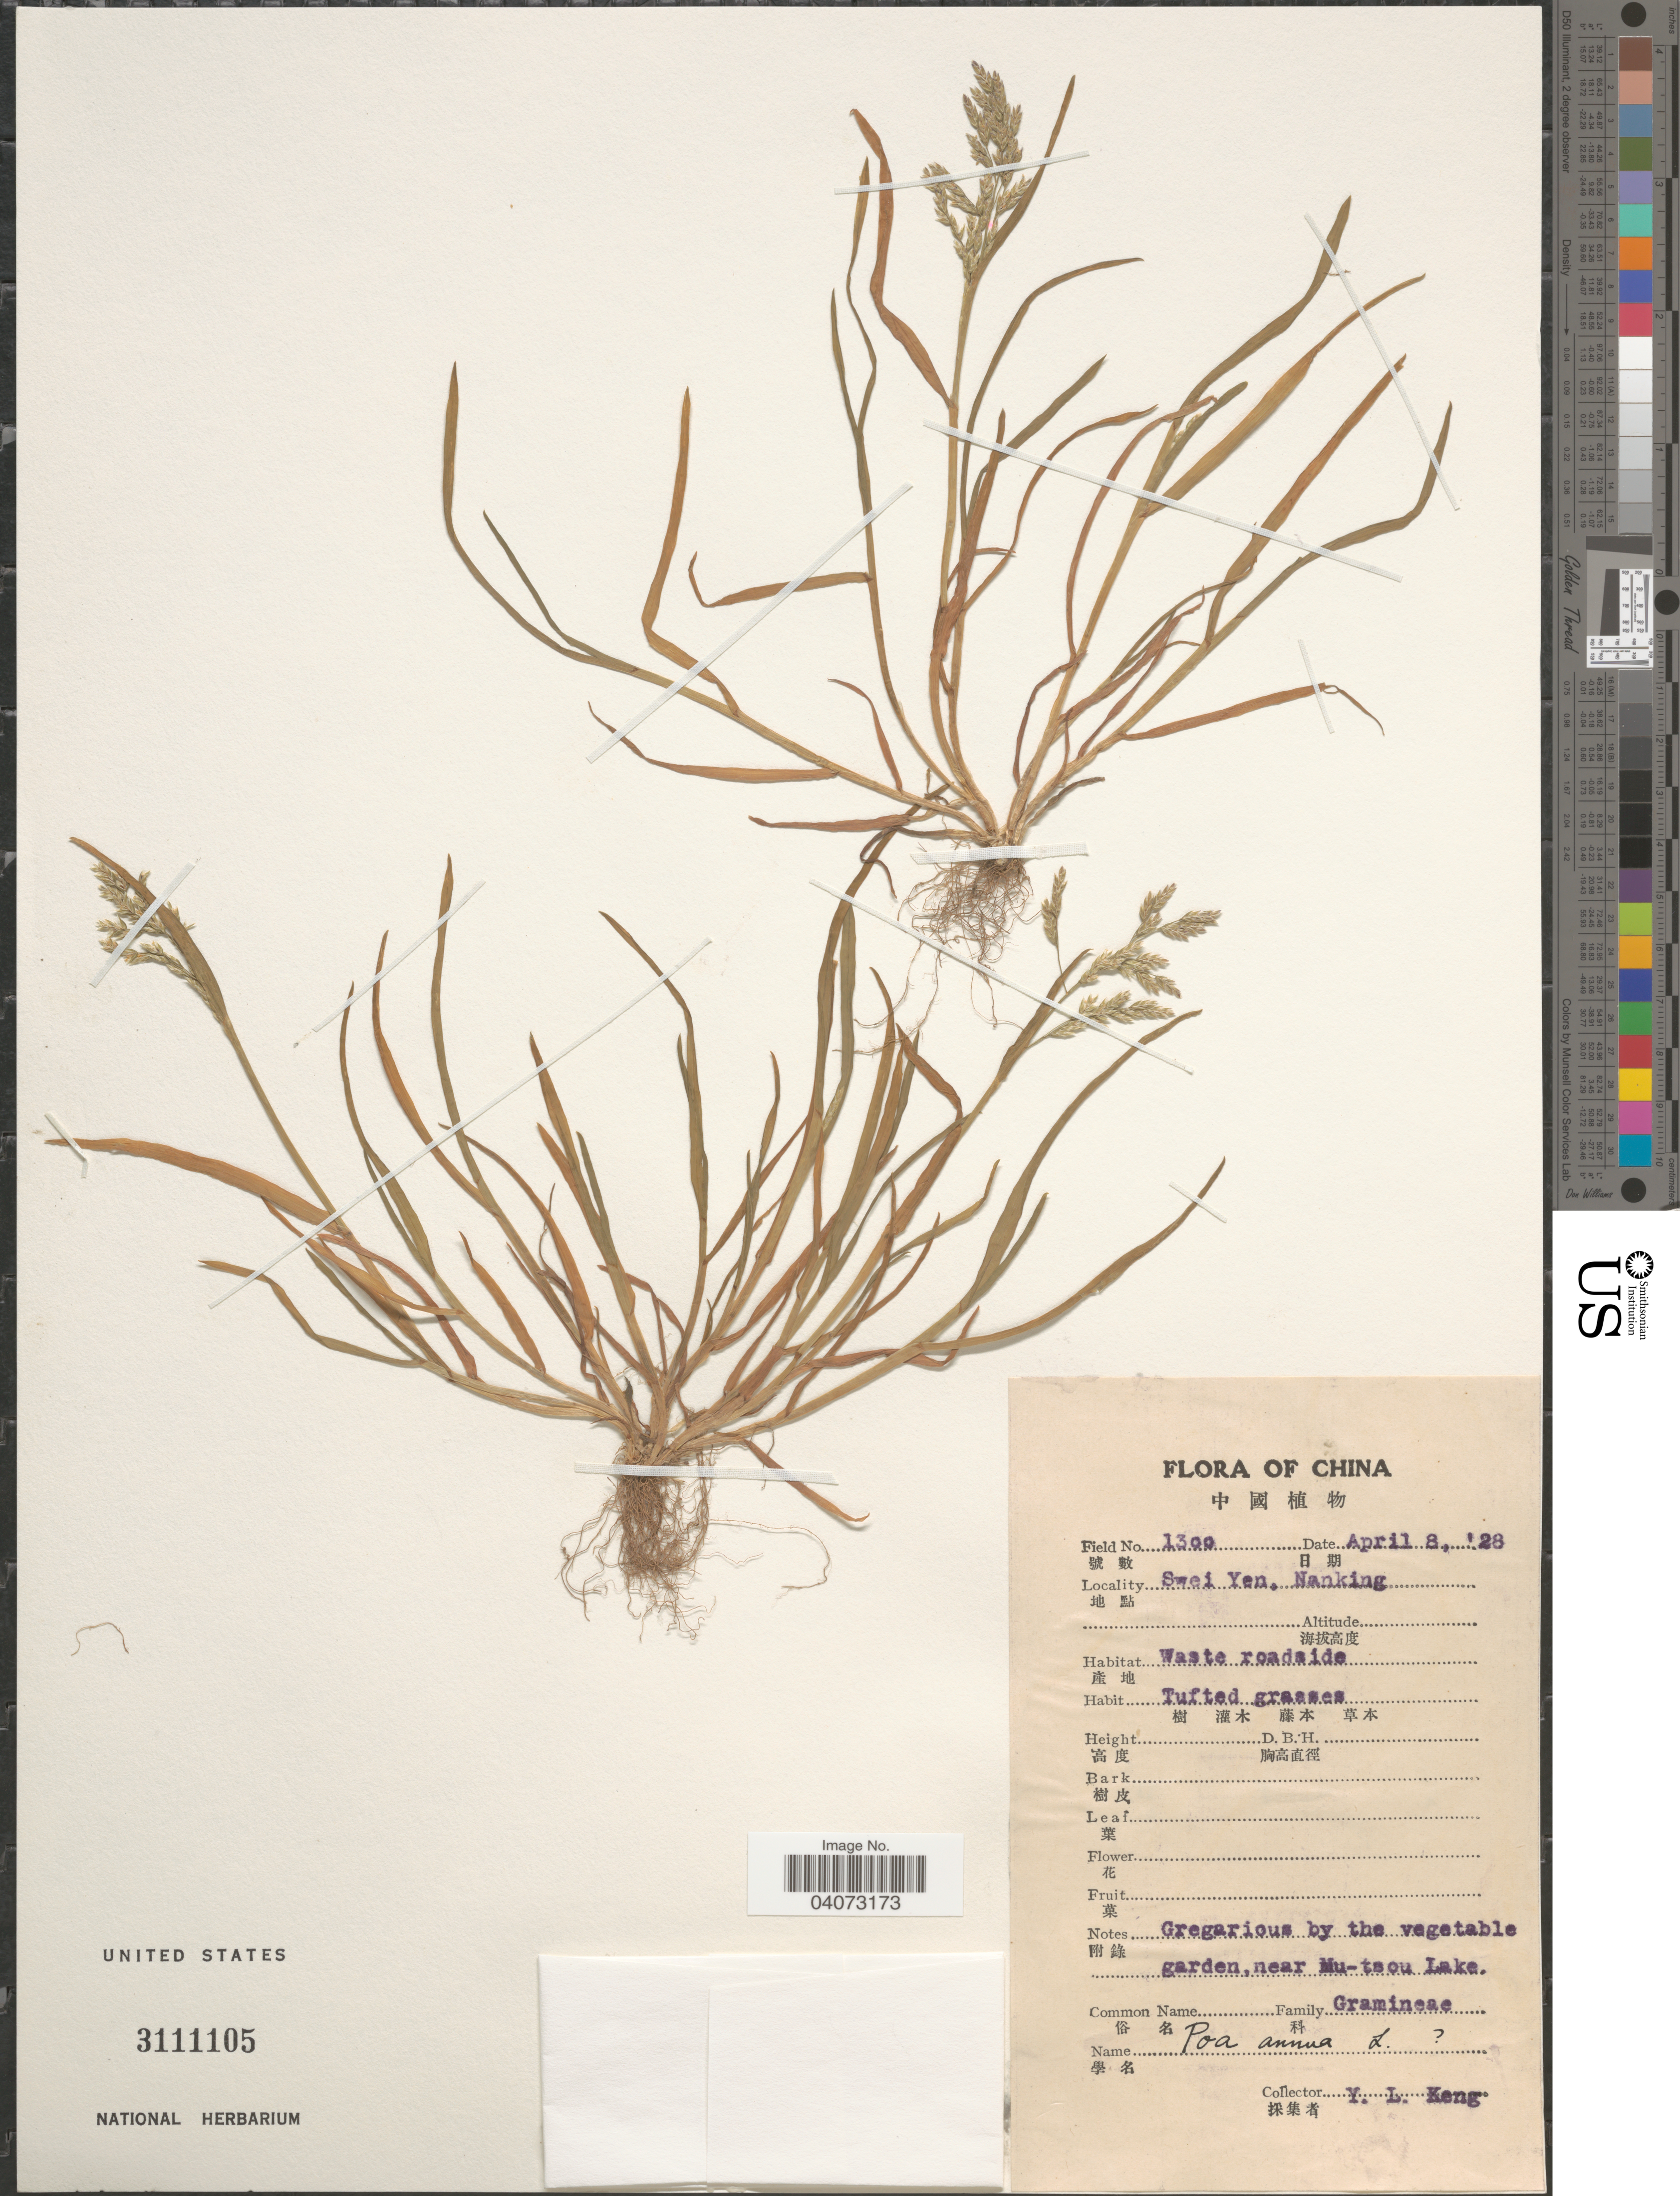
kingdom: Plantae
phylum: Tracheophyta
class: Liliopsida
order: Poales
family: Poaceae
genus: Poa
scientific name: Poa annua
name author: L.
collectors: Y. L. Keng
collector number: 1300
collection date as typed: Transcribed d/m/y: 8/4/28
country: China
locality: Swei Yen, Nanking. Gregarious by the vegetable garden, near Mu-tsou Lake.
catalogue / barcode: US 3111105